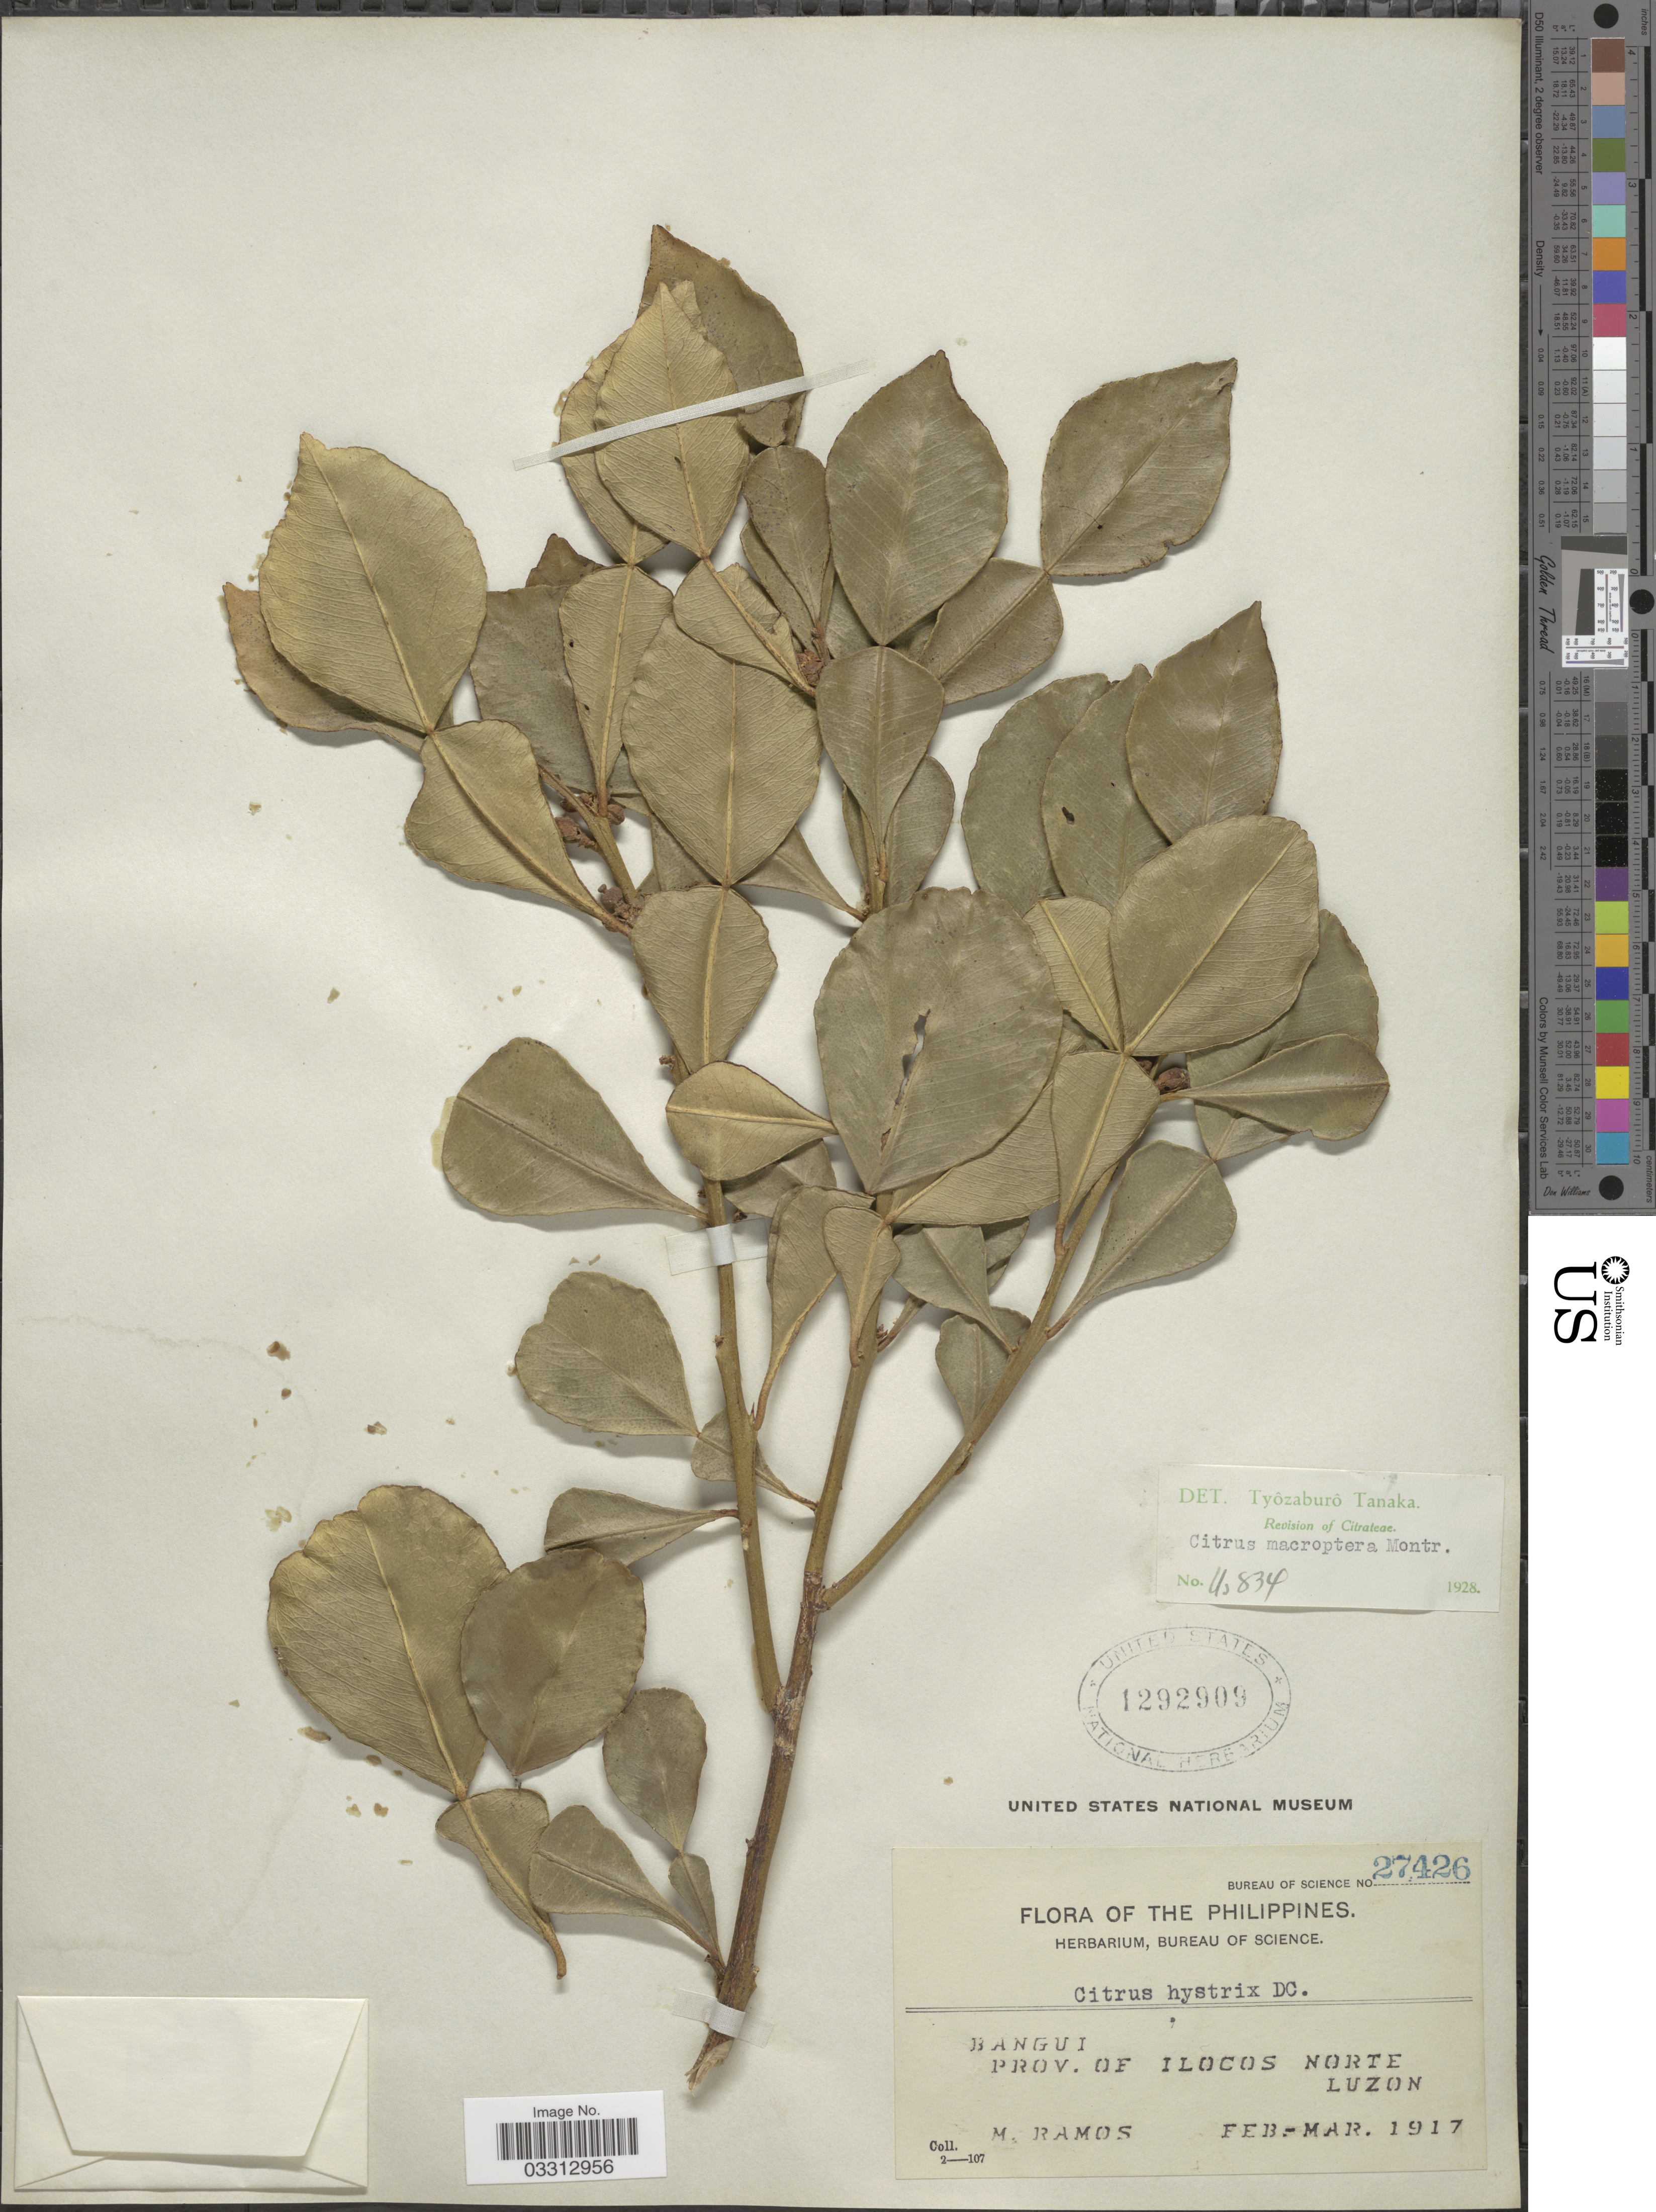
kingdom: Plantae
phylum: Tracheophyta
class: Magnoliopsida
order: Sapindales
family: Rutaceae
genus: Citrus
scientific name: Citrus macroptera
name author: Montrouz.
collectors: M. Ramos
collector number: Bureau of Science 27426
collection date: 1917-02/1917-03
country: Philippines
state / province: Ilocos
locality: Bangui. Prov. of Ilocos Norte. Luzon.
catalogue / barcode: US 1292909